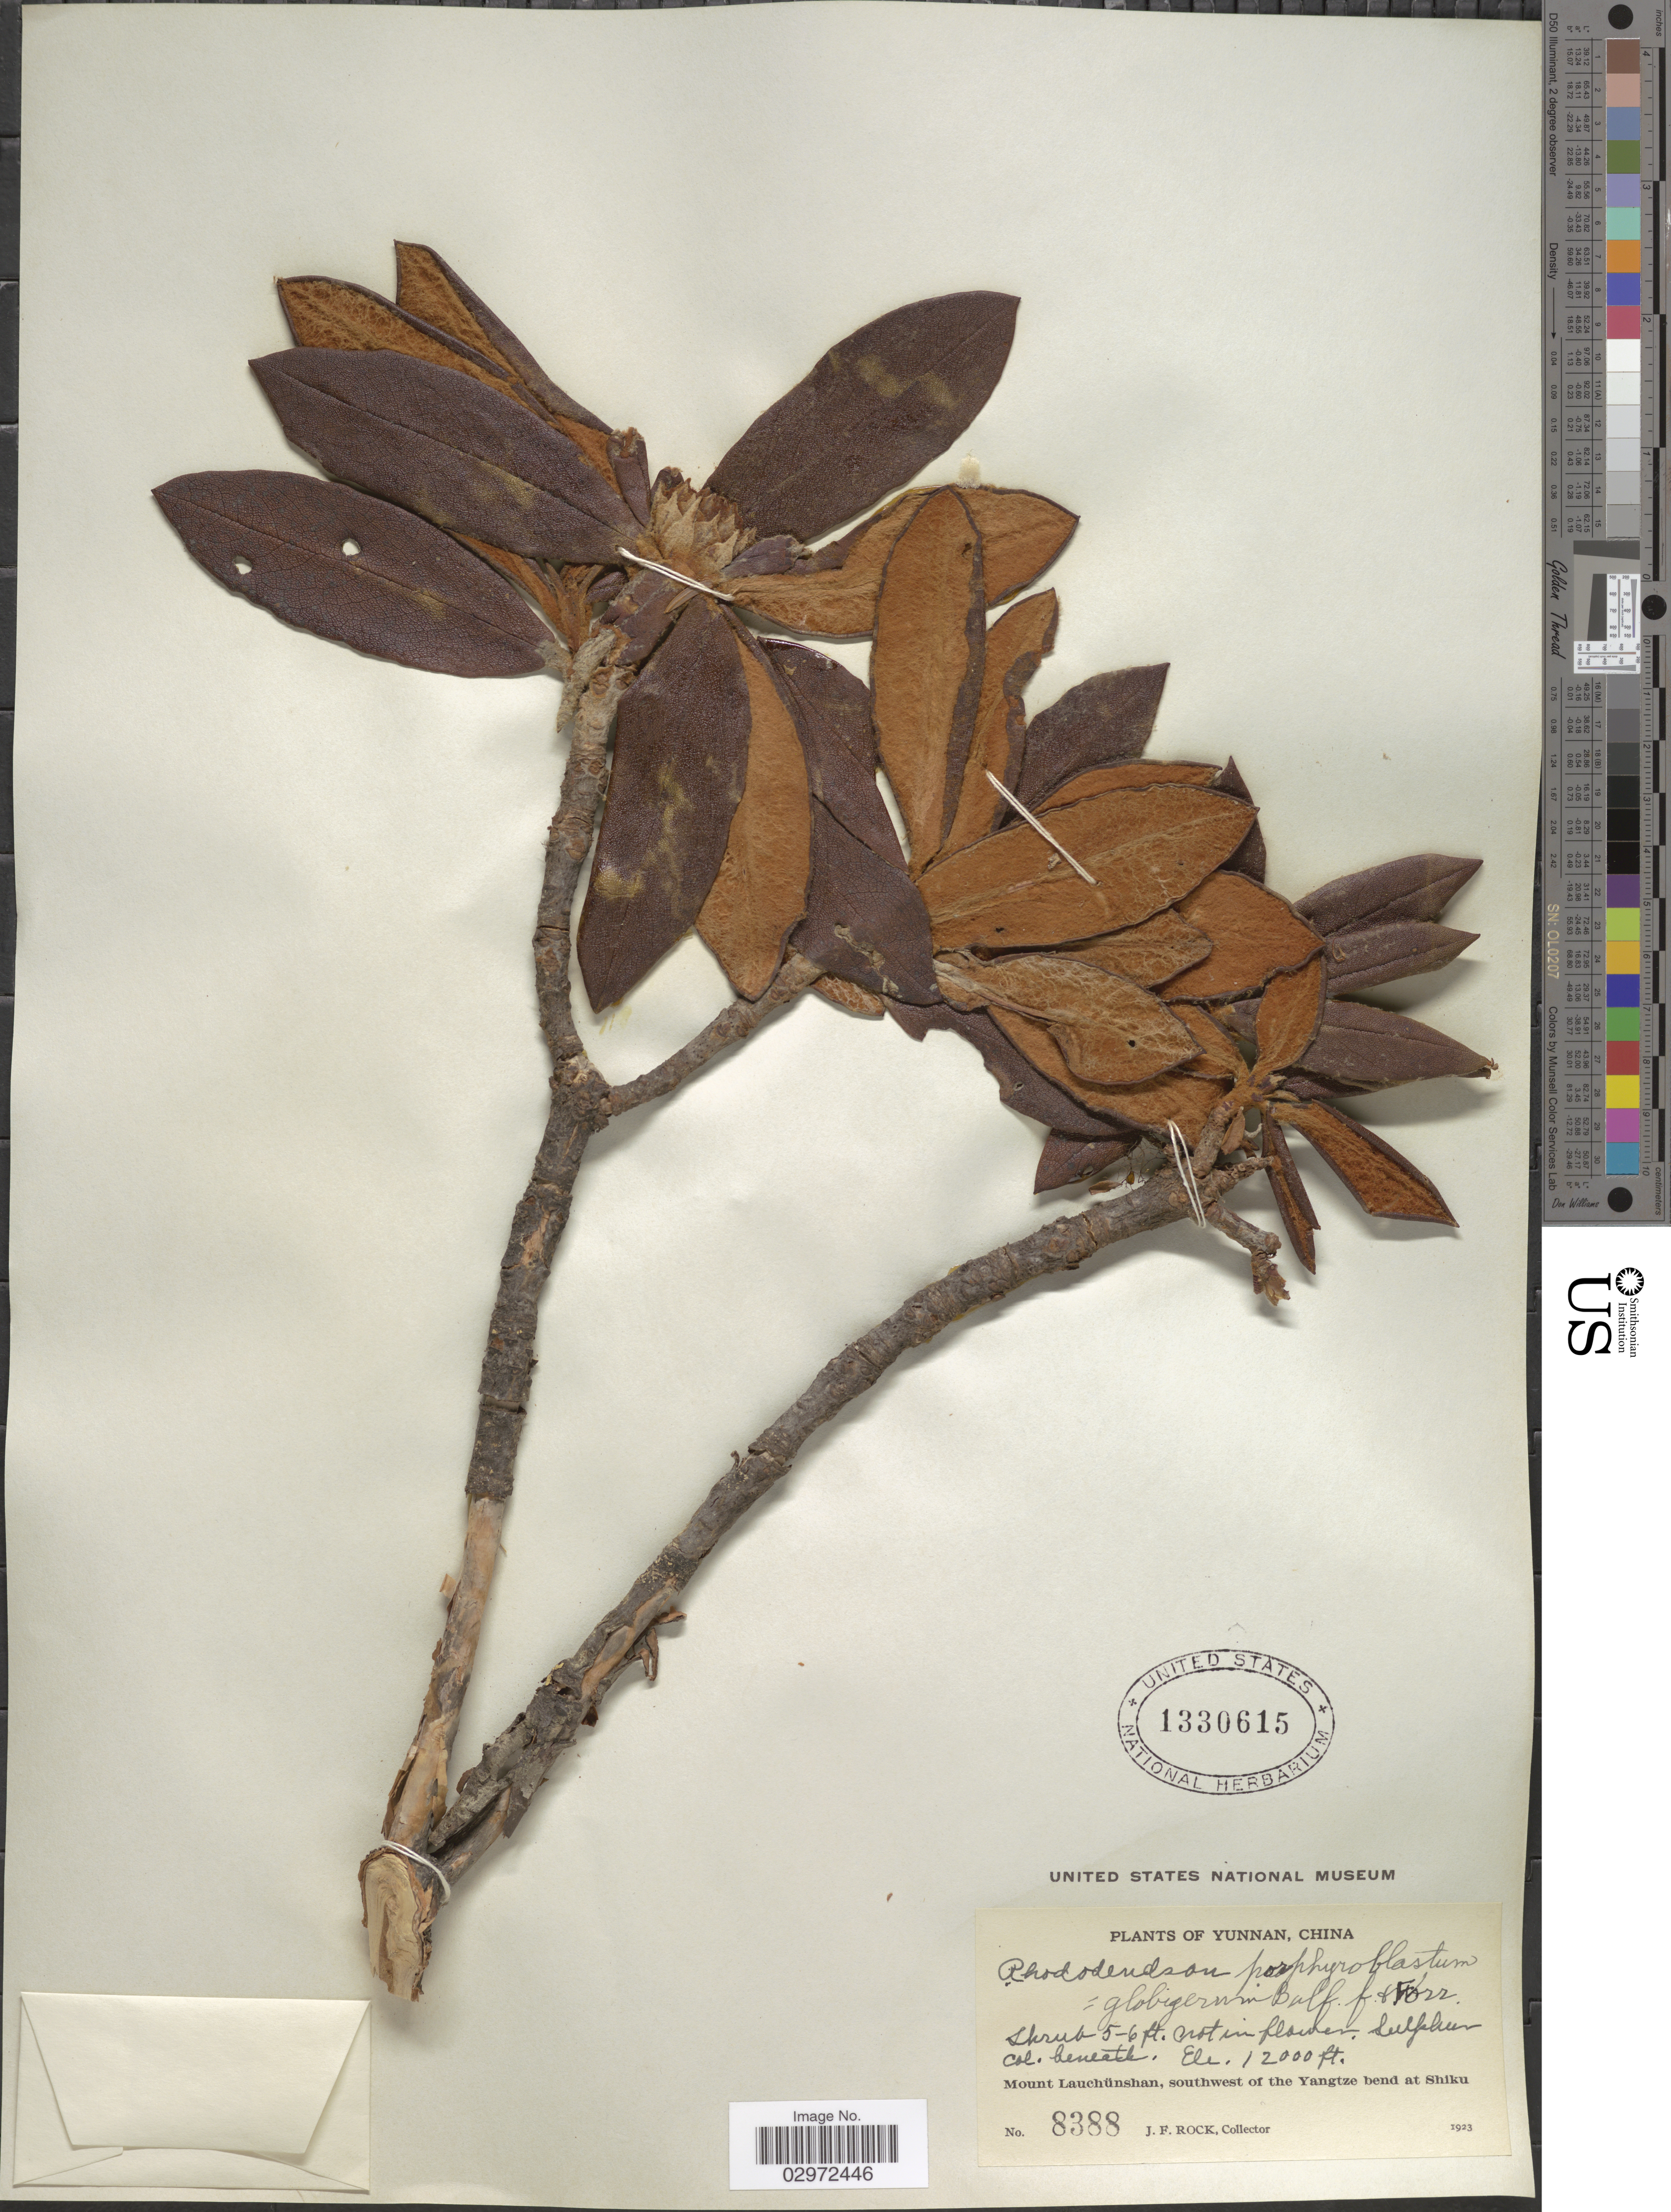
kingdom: Plantae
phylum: Tracheophyta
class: Magnoliopsida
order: Ericales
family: Ericaceae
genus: Rhododendron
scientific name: Rhododendron porphyroblastum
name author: Balf. f. & Forrest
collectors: J. Rock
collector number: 8388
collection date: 1923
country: China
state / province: Yunnan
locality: Yunnan, Mount Lauchünshan, southwest of the Yangtze bend at Shiku.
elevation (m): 3658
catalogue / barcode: US 1330615